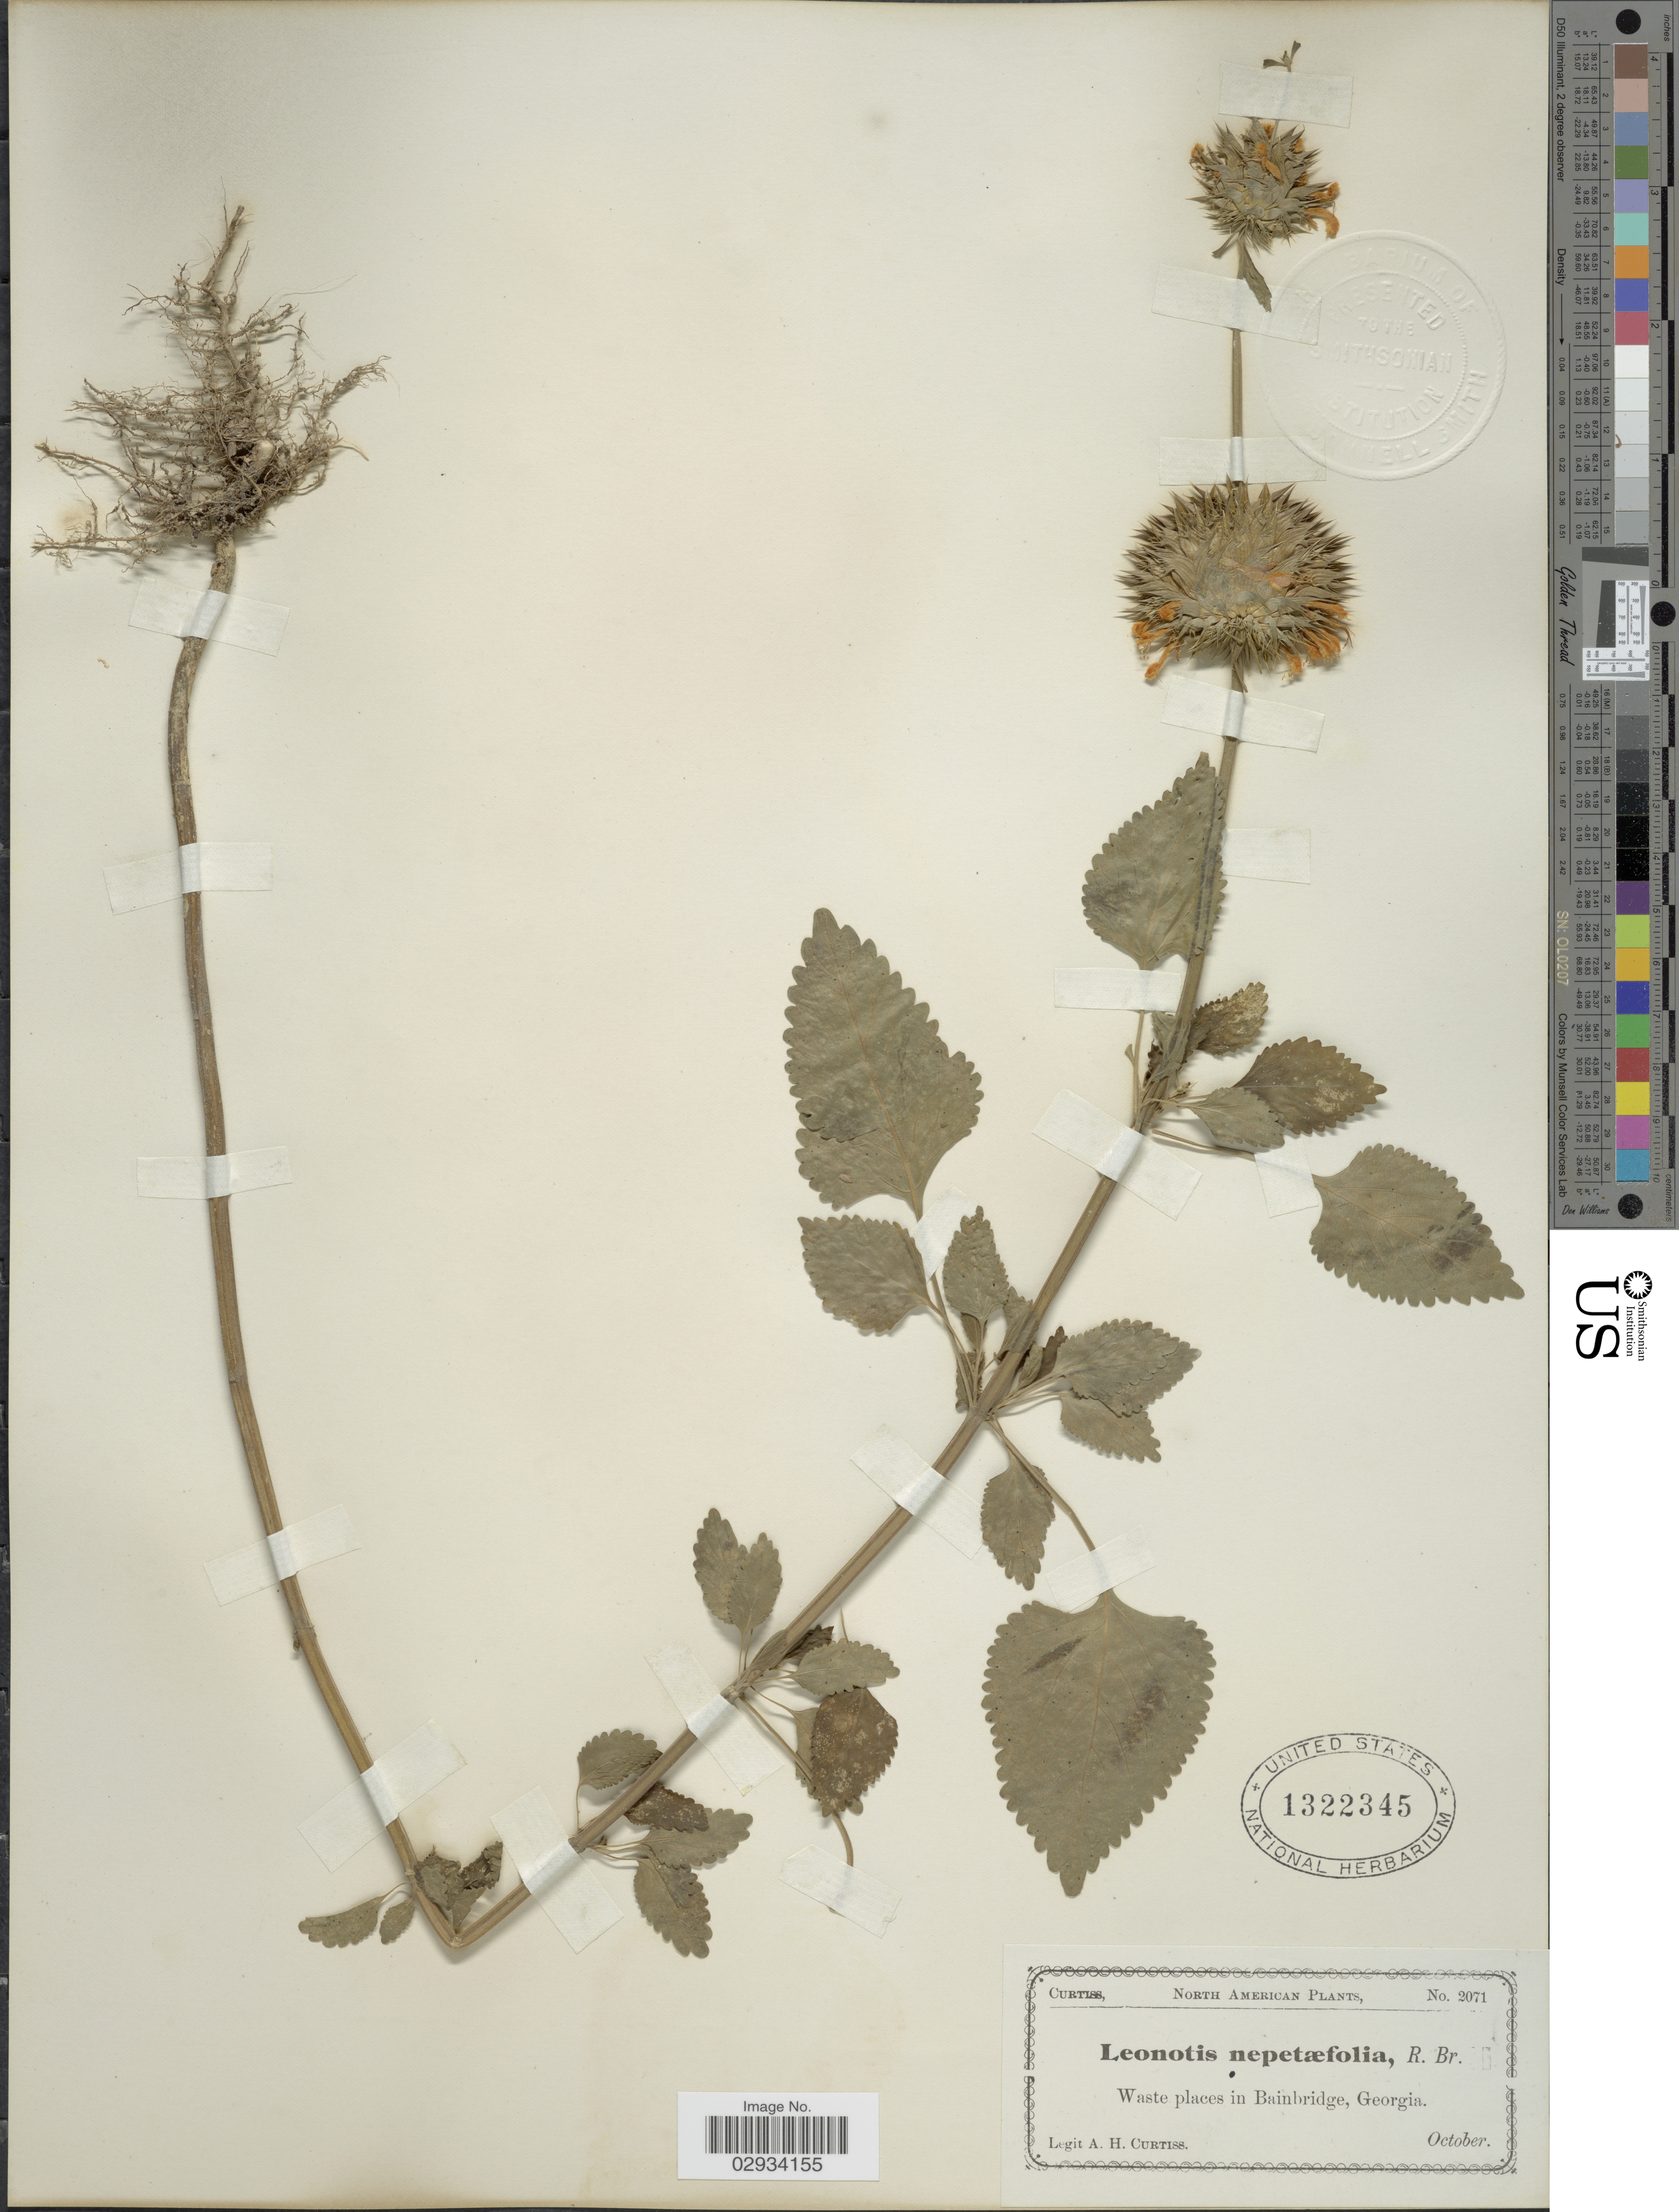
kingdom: Plantae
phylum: Tracheophyta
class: Magnoliopsida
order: Lamiales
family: Lamiaceae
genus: Leonotis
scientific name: Leonotis nepetifolia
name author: (L.) R. Br.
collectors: A. H. Curtiss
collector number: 2071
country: United States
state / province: Georgia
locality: Bainbridge.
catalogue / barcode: US 1322345